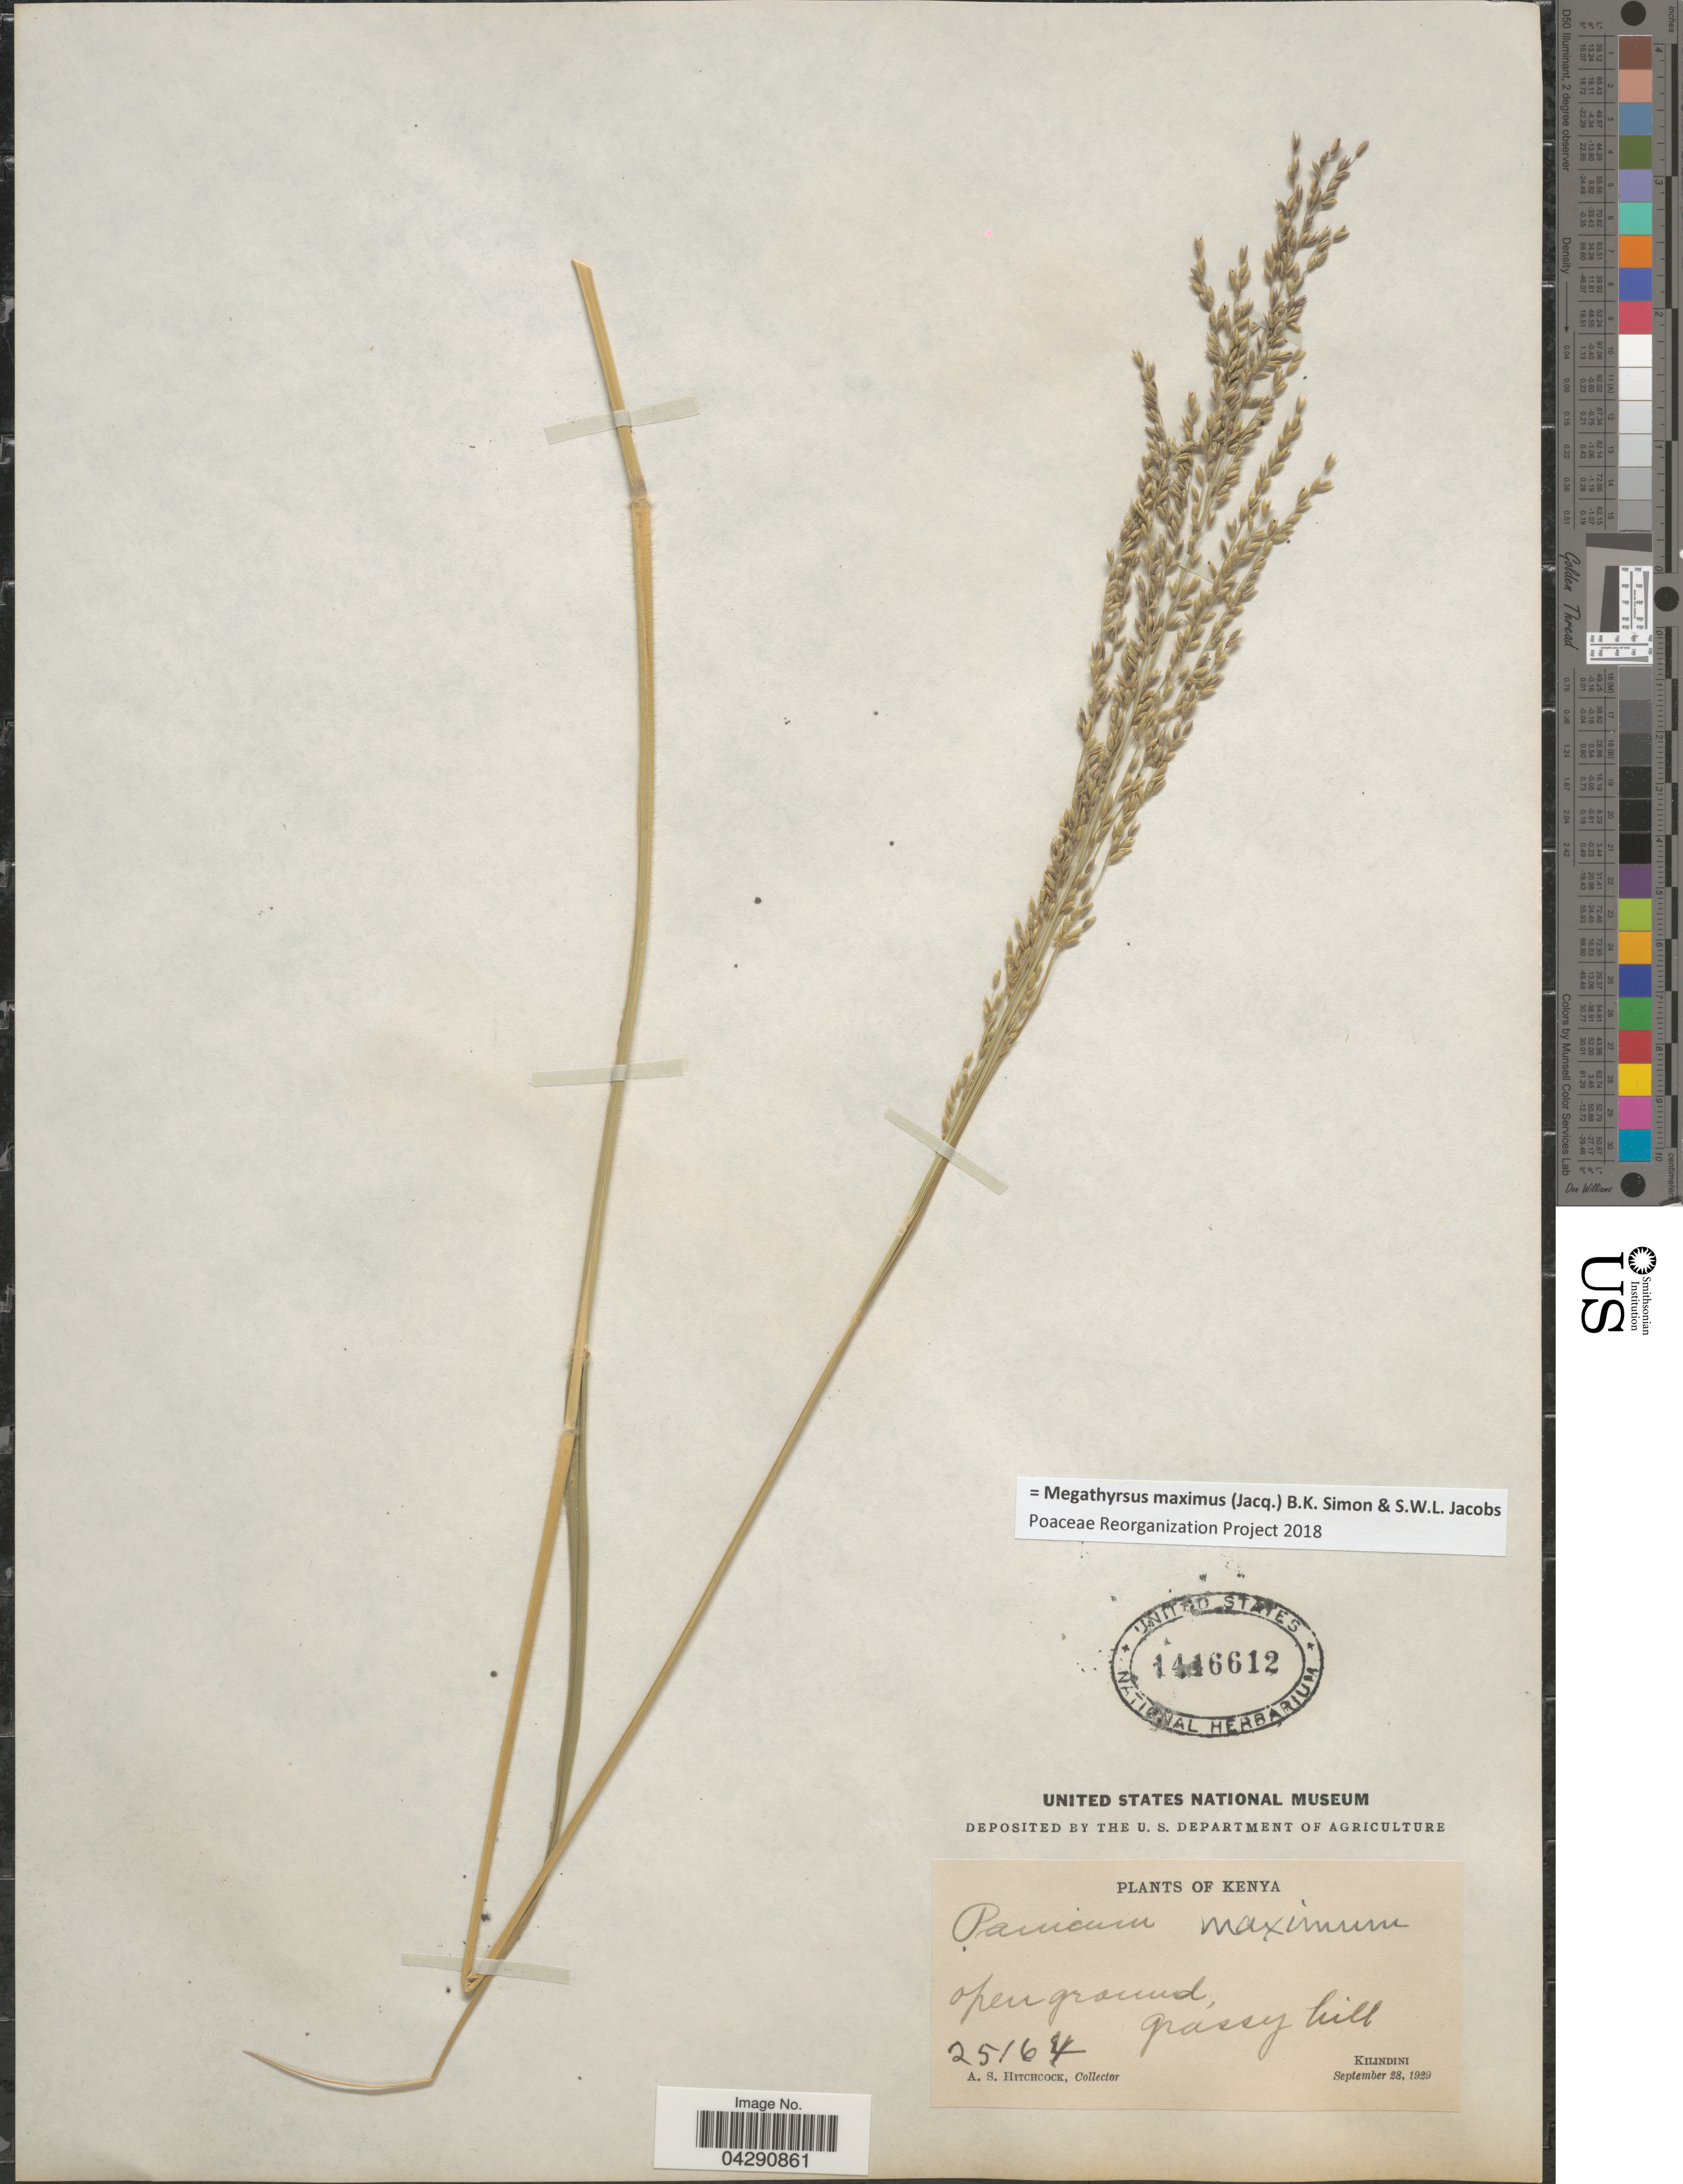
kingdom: Plantae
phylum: Tracheophyta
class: Liliopsida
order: Poales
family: Poaceae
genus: Megathyrsus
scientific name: Megathyrsus maximus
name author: (Jacq.) B.K. Simon & S.W.L. Jacobs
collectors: A. S. Hitchcock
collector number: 25164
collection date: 1929-09-28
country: Kenya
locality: Grassy hill. Kilindini.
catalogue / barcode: US 1446612